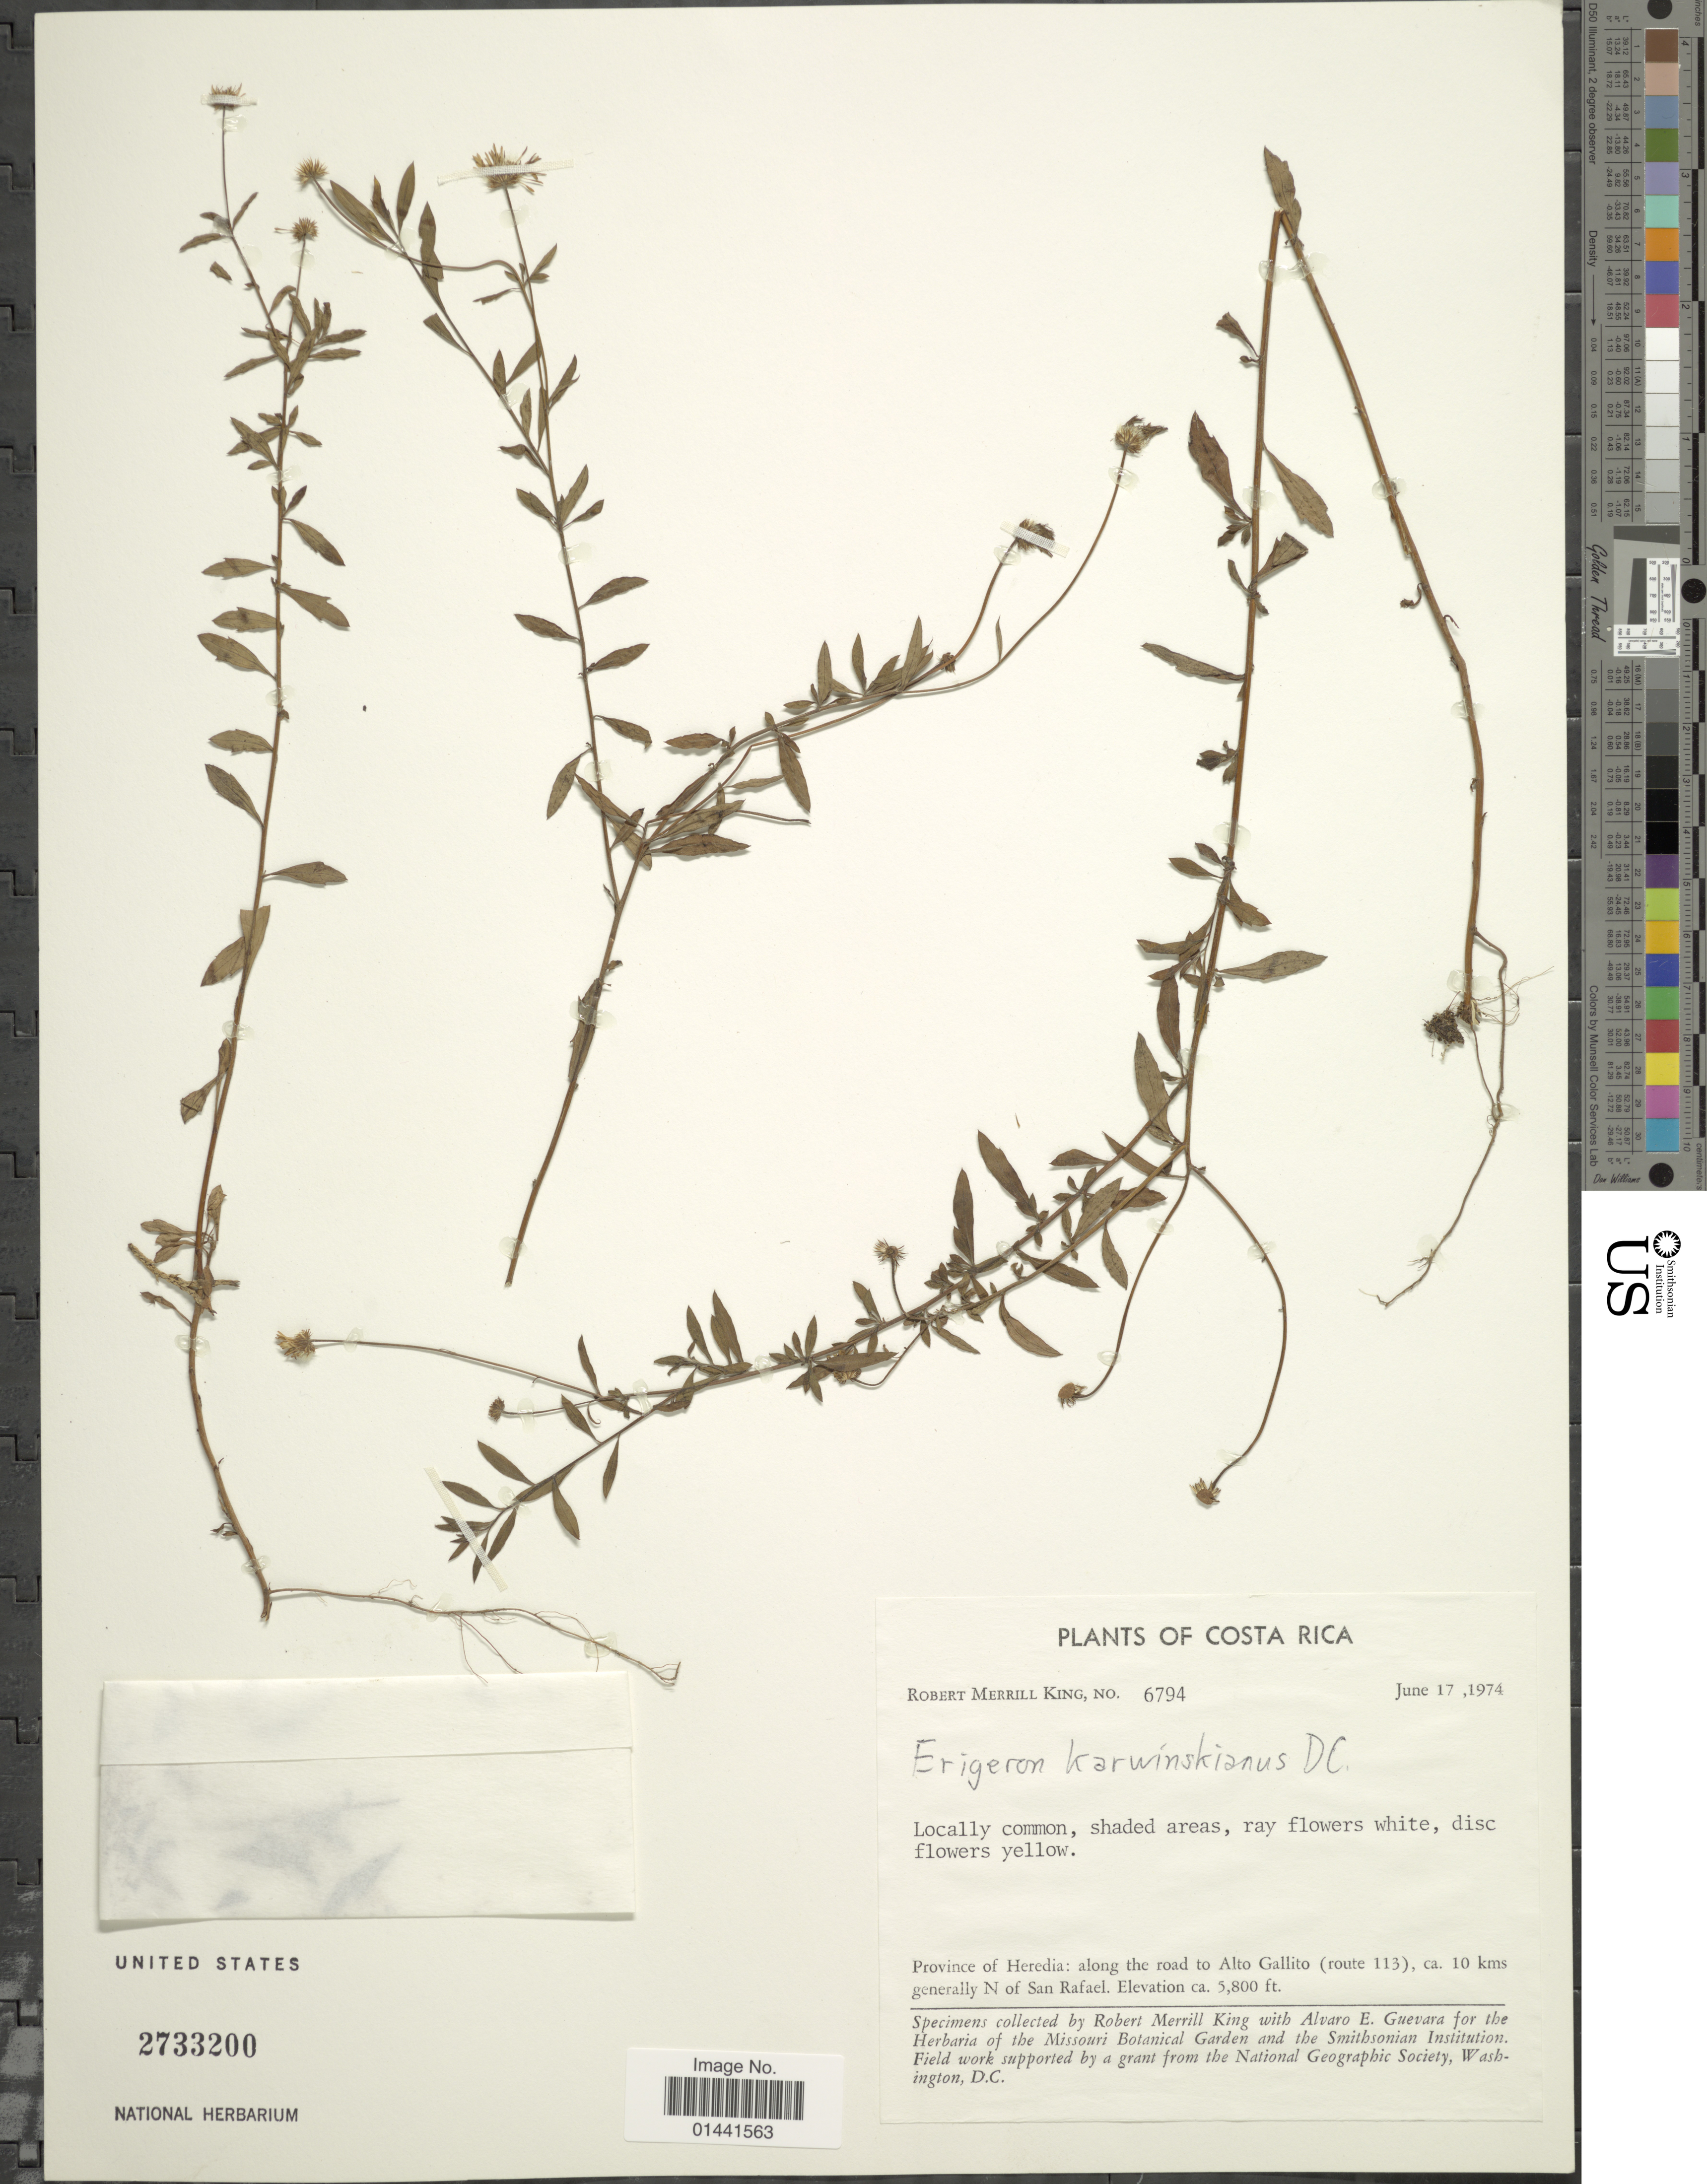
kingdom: Plantae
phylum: Tracheophyta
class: Magnoliopsida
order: Asterales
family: Asteraceae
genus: Erigeron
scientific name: Erigeron karvinskianus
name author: DC.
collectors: R. M. King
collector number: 6794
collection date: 1974-06-17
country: Costa Rica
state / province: Heredia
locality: Locally common, shaded areas, along the road to Alto Gallito (route 113), ca. 10 kms generally N of San Rafael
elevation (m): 1768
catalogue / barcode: US 2733200